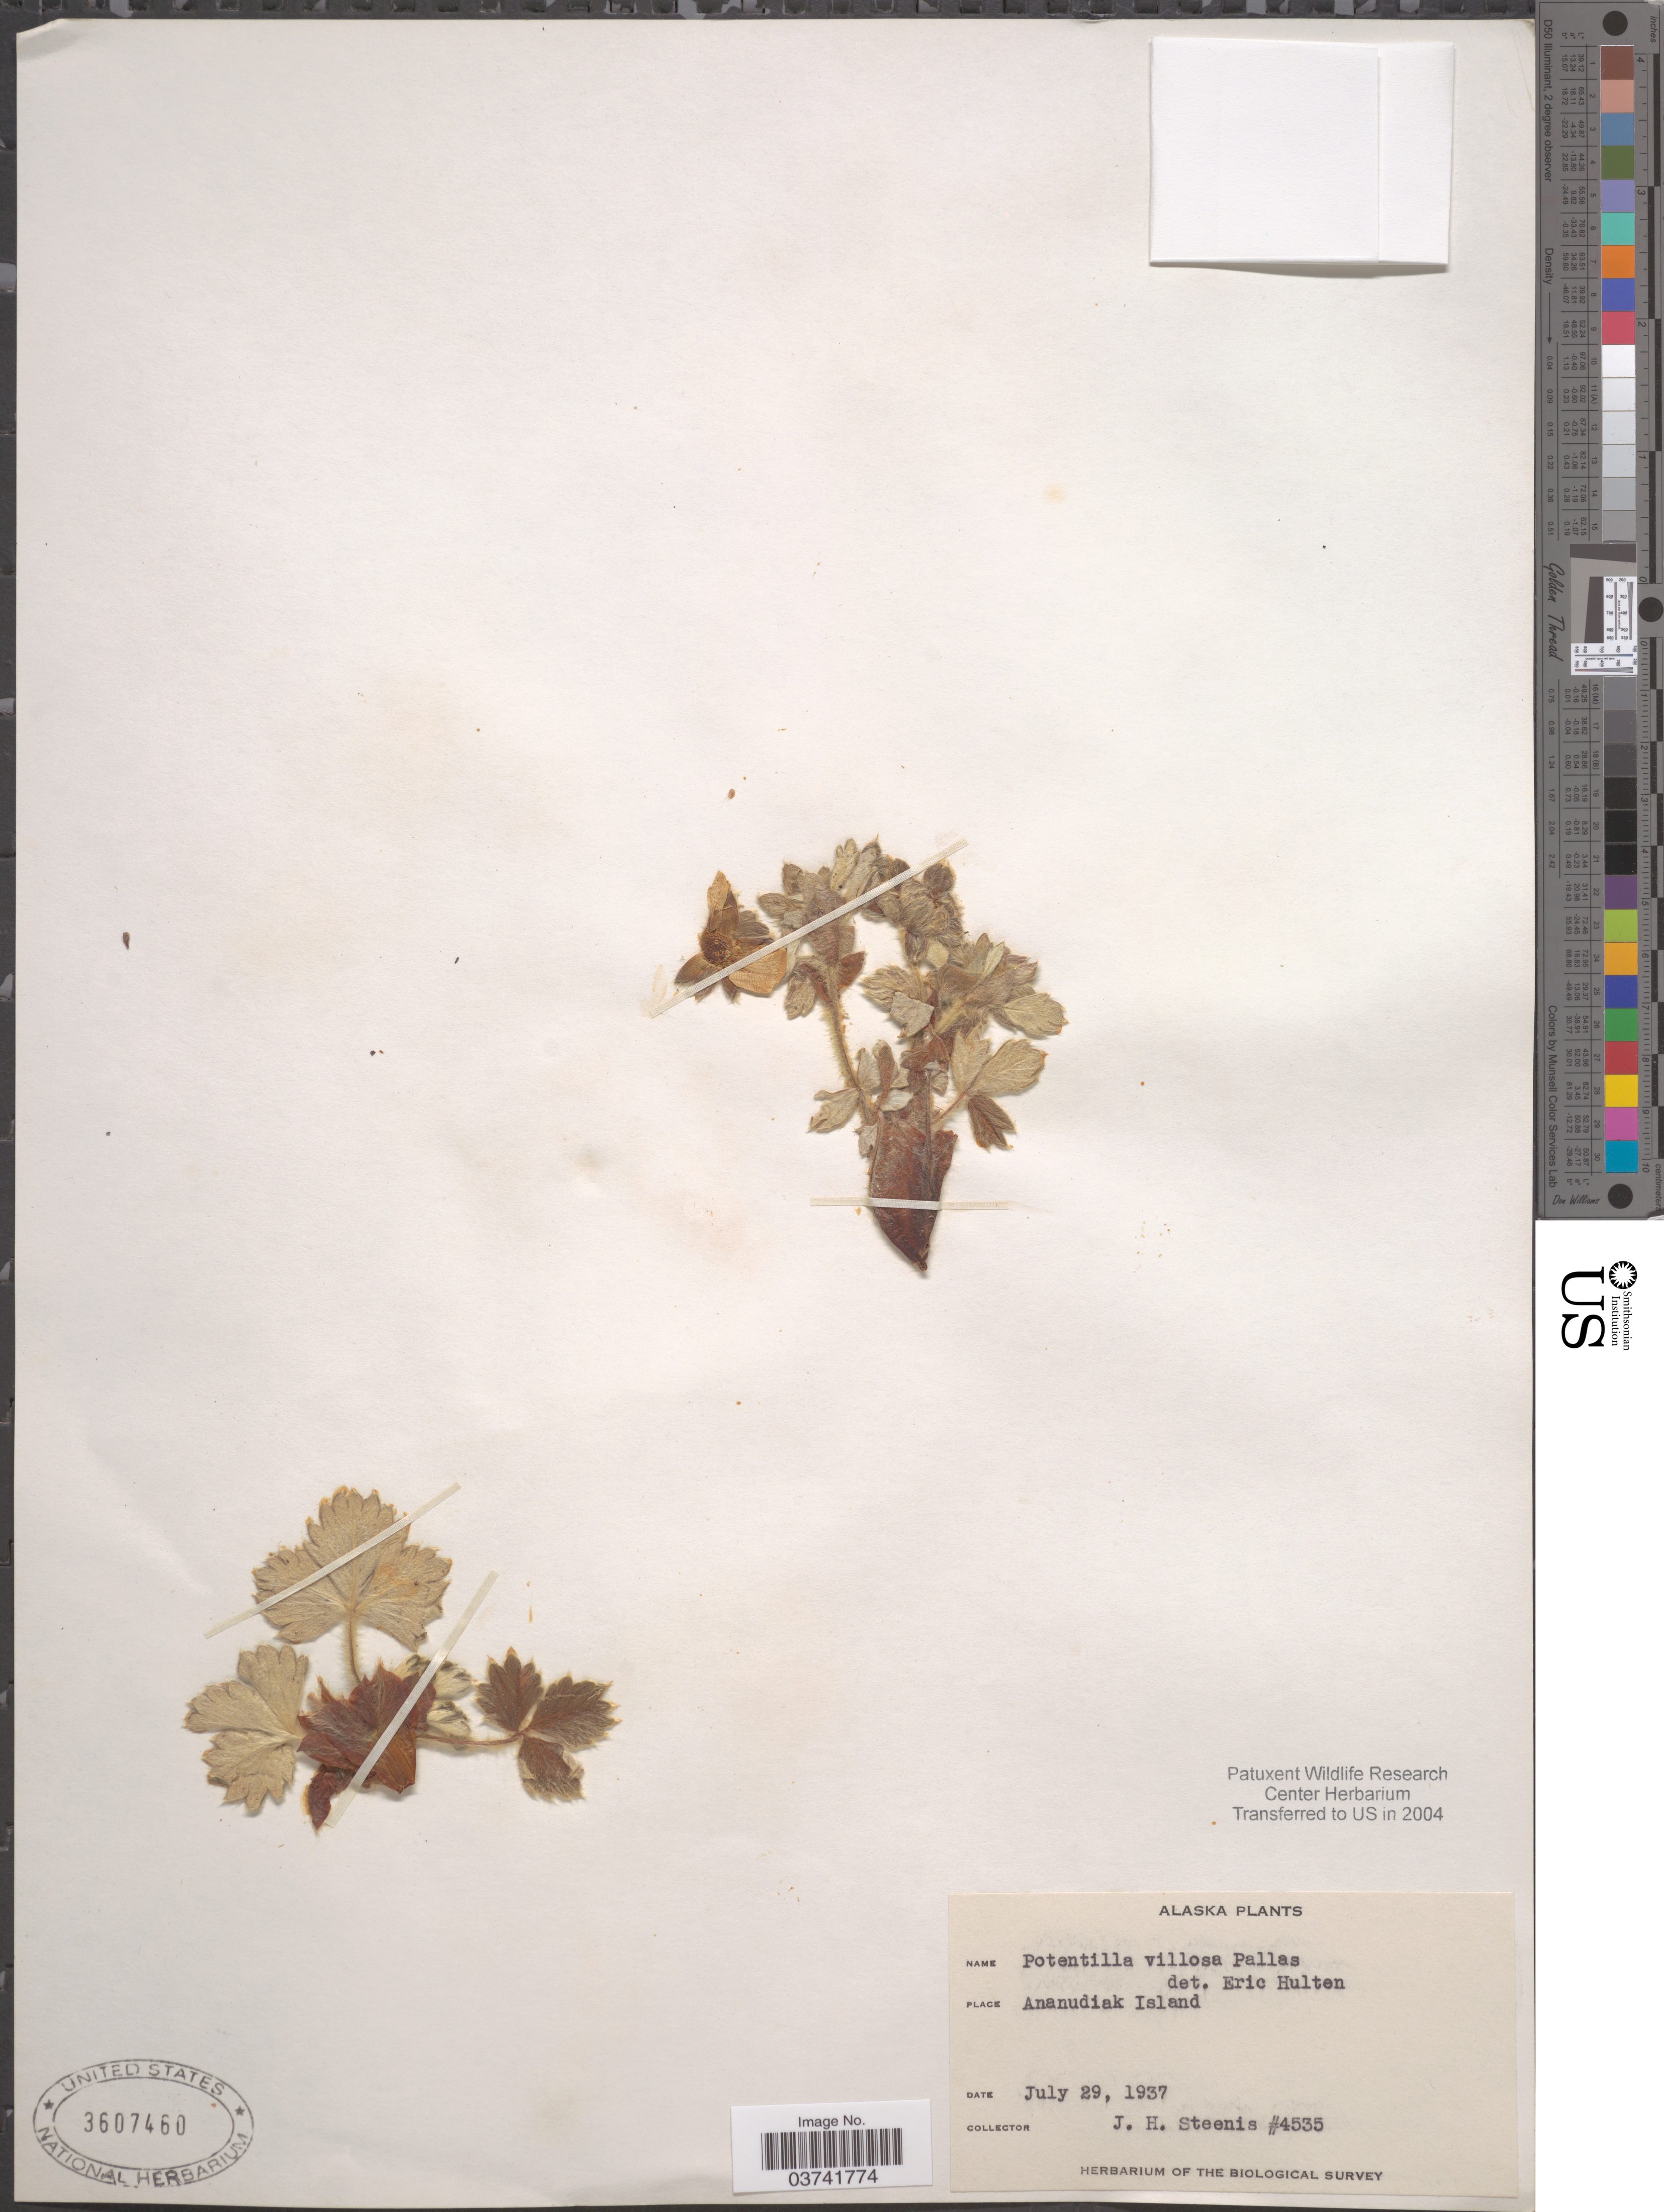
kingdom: Plantae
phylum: Tracheophyta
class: Magnoliopsida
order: Rosales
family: Rosaceae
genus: Potentilla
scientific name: Potentilla villosa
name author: Pall. ex Pursh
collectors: J. H. Steenis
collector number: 4535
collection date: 1937-07-29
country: United States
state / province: Alaska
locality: Ananudiak Island.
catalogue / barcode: US 3607460